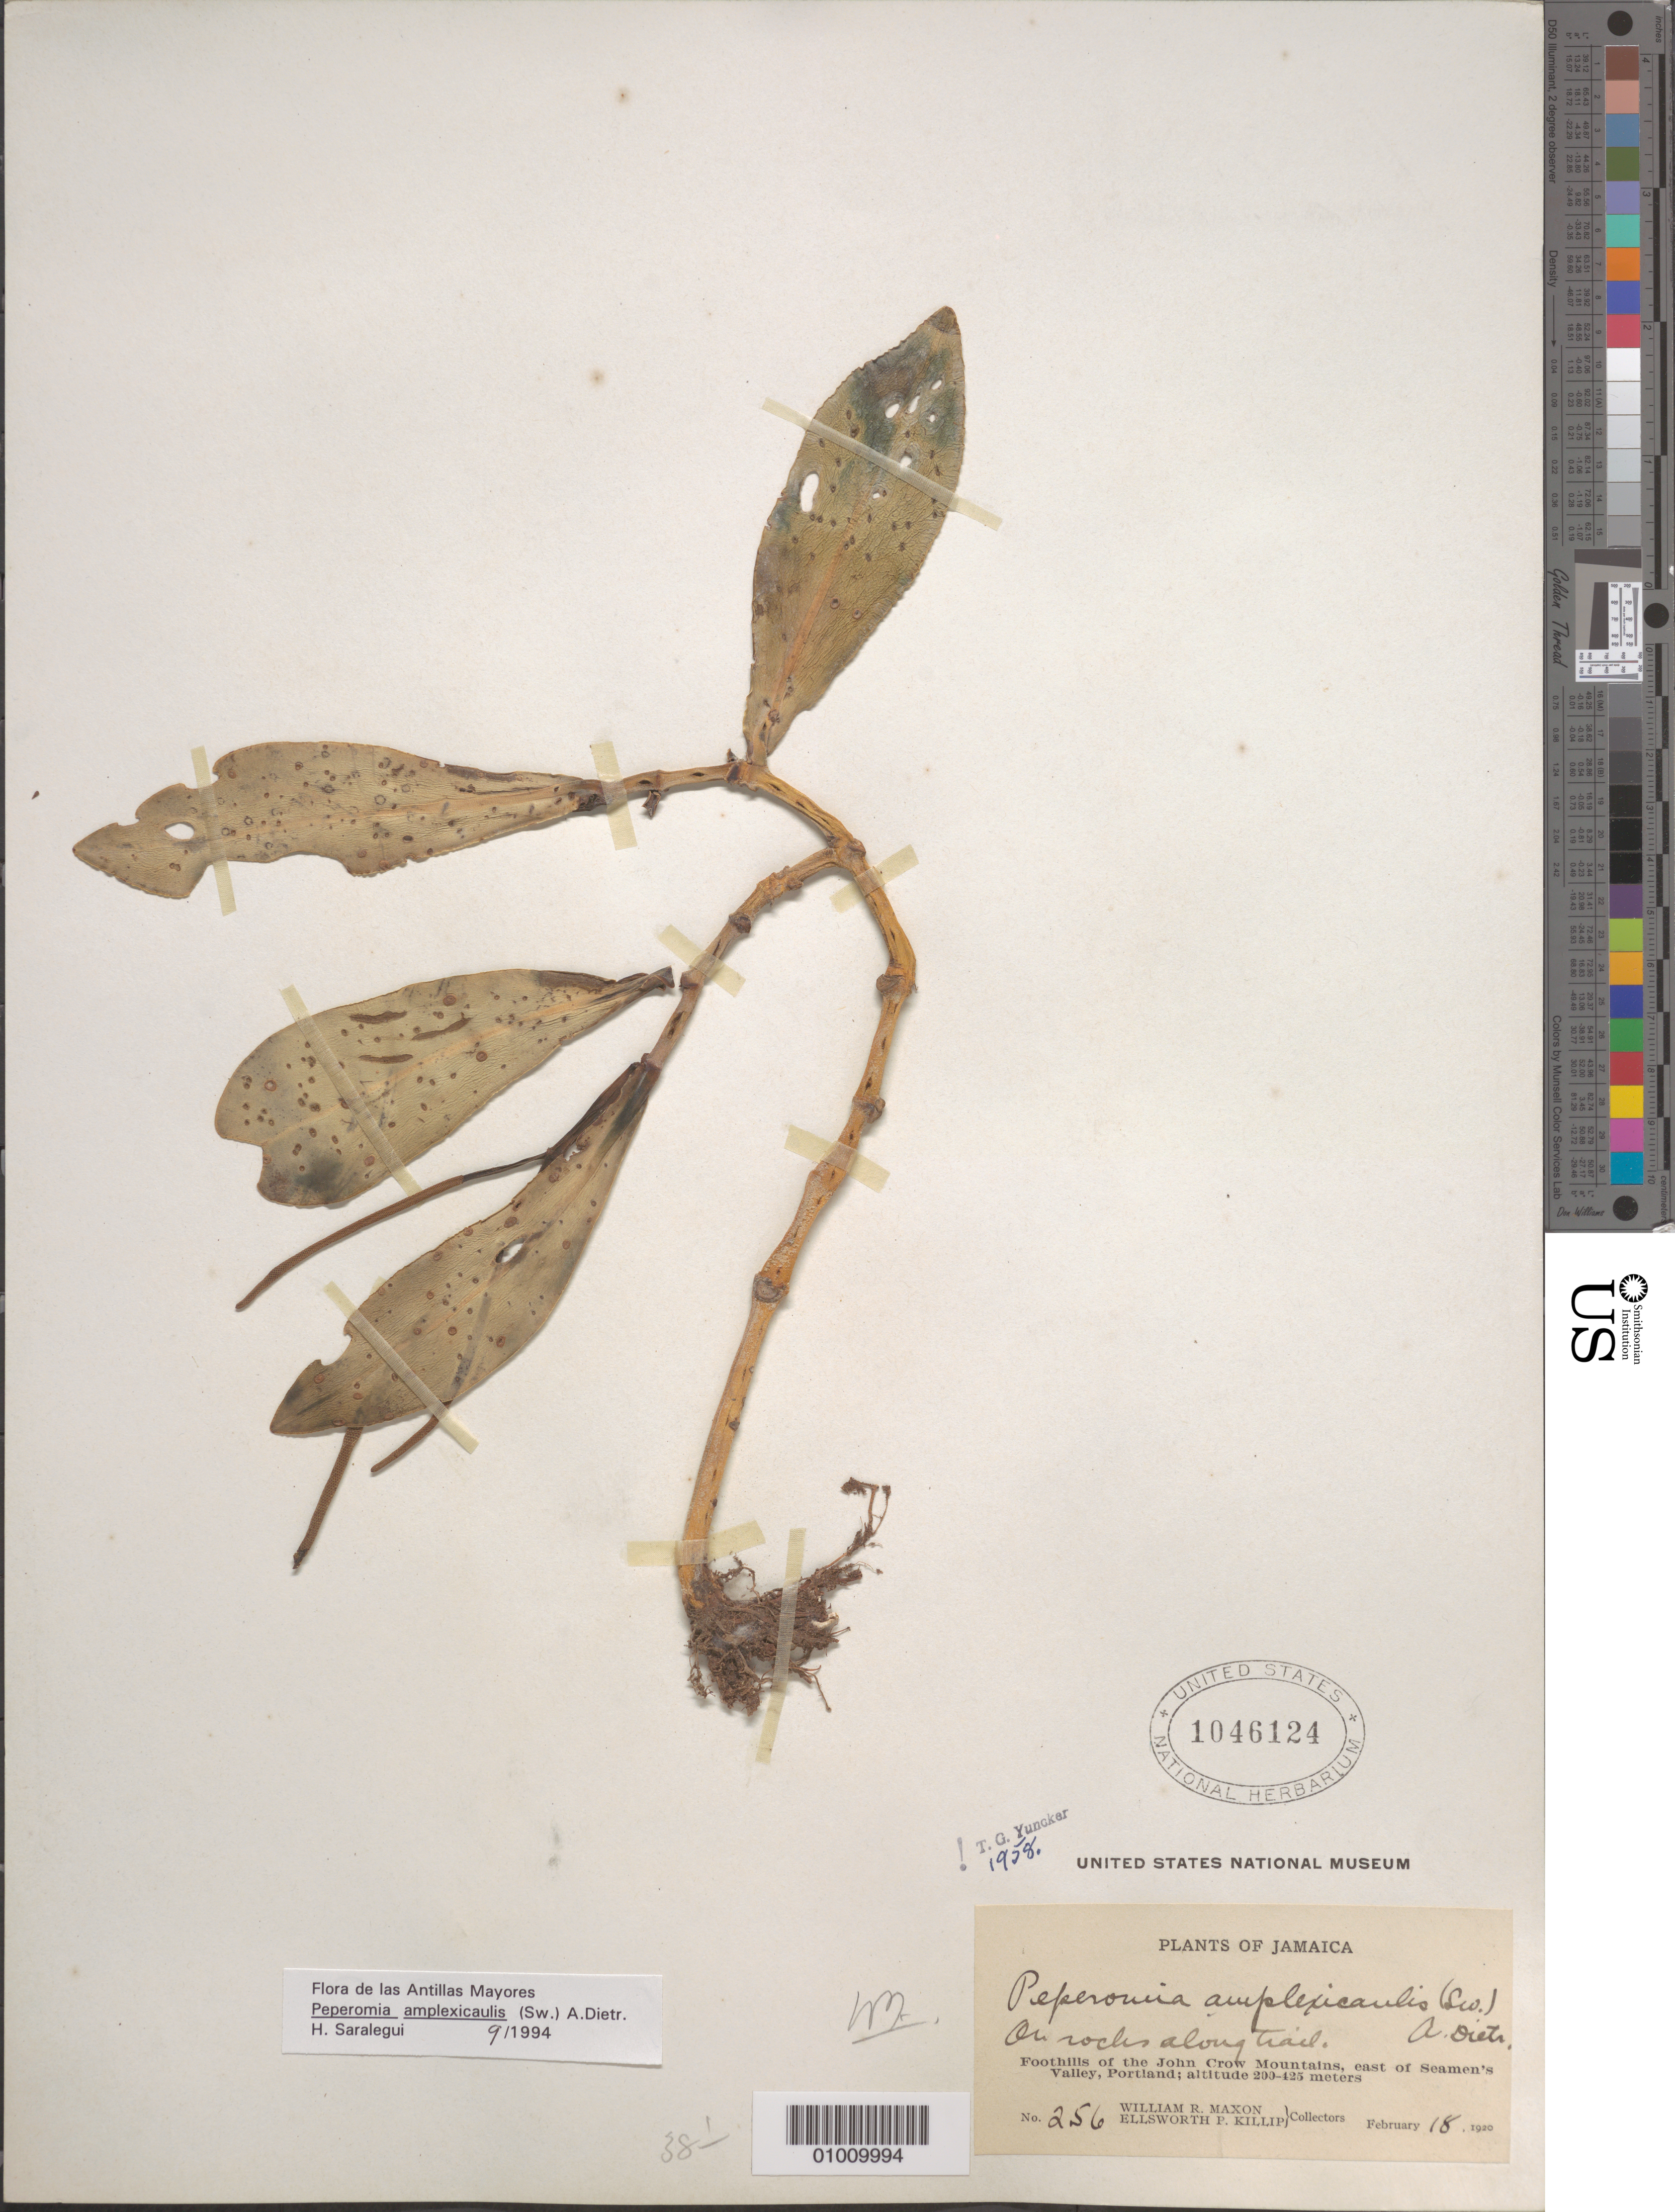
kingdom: Plantae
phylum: Tracheophyta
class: Magnoliopsida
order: Piperales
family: Piperaceae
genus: Peperomia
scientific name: Peperomia amplexicaulis f. grandifolia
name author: Miq.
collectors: W. R. Maxon & E. P. Killip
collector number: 256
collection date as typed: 18 Feb 1920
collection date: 1920-02-18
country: Jamaica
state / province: Portland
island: Jamaica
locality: On rocks along trail, foothills of the John Crow Mountains, E of Seaman's Valley, Portland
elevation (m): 200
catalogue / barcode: US 1046124